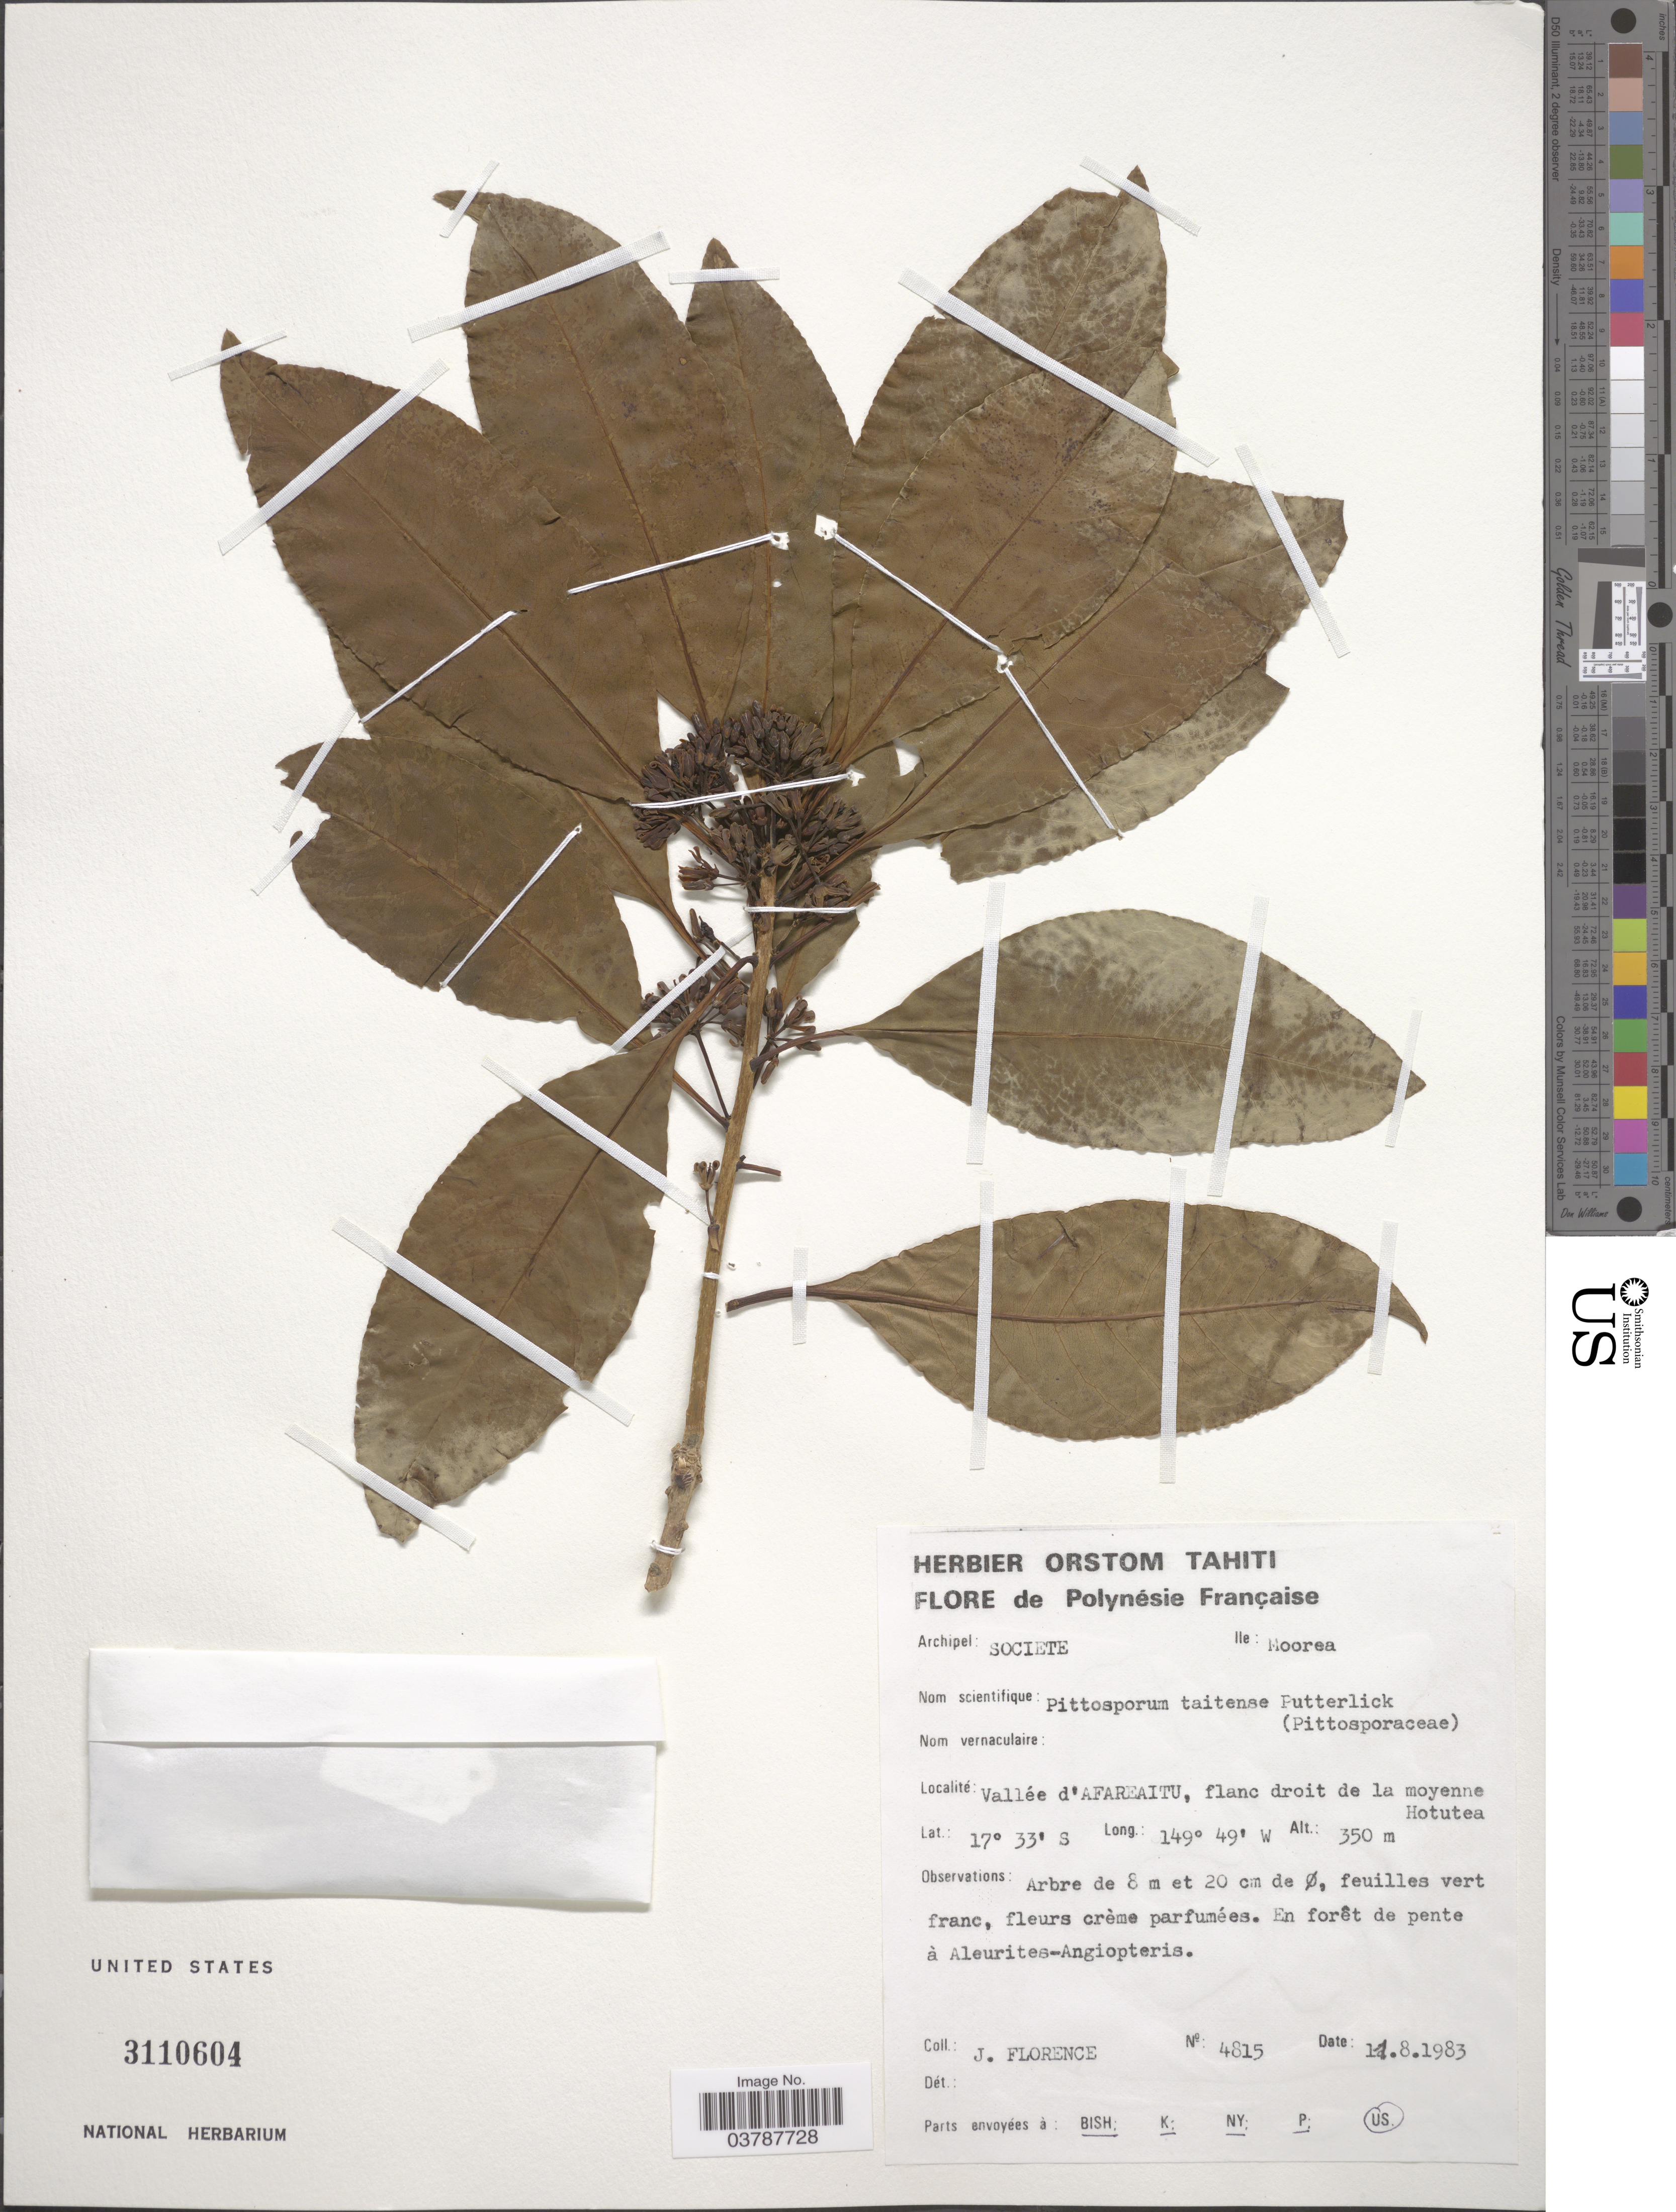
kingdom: Plantae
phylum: Tracheophyta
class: Magnoliopsida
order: Apiales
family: Pittosporaceae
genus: Pittosporum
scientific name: Pittosporum taitense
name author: Putt.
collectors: J. Florence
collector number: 4815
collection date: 1983-08-11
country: French Polynesia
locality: Archipel: Societe. Ile: MooreaVallée d'Afareaitu, flanc droit de la moyenne Hotutea.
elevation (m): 350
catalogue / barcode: US 3110604